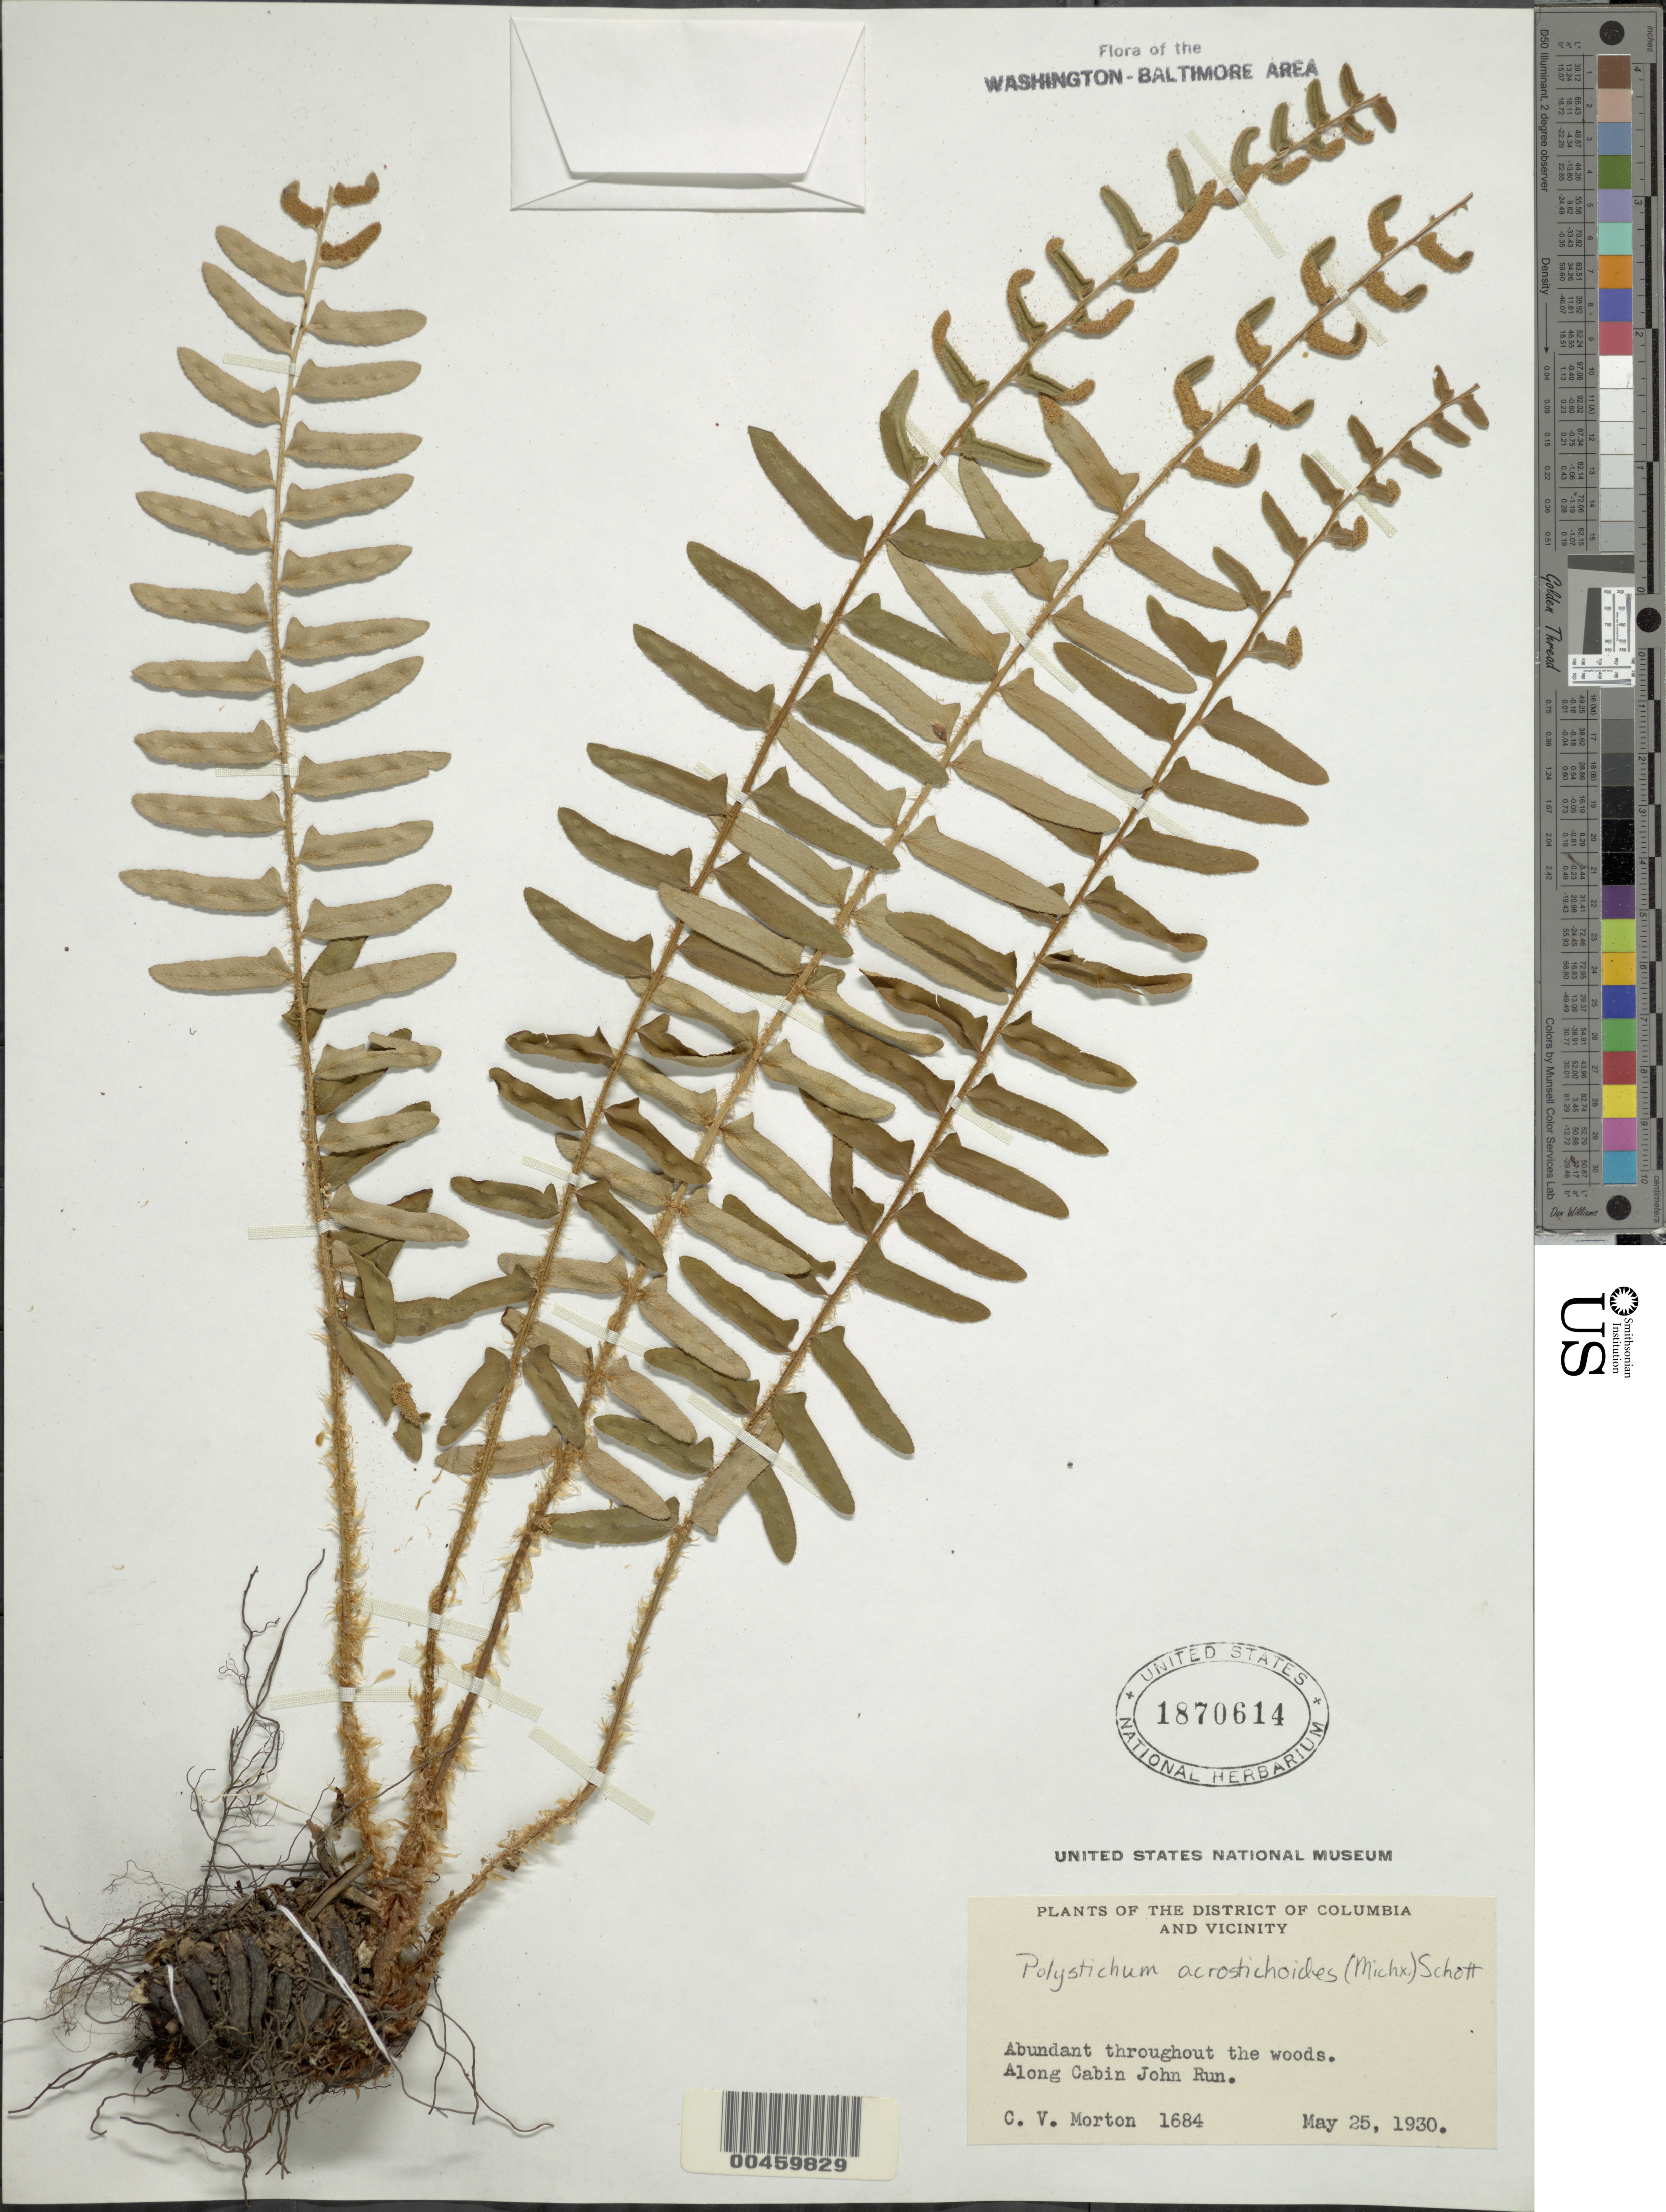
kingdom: Plantae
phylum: Tracheophyta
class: Polypodiopsida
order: Polypodiales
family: Dryopteridaceae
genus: Polystichum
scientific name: Polystichum acrostichoides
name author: (Michx.) Schott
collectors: C. V. Morton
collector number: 1684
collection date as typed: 25 May 1930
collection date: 1930-05-25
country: United States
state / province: District of Columbia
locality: Along Cabin John Run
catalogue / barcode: US 1870614